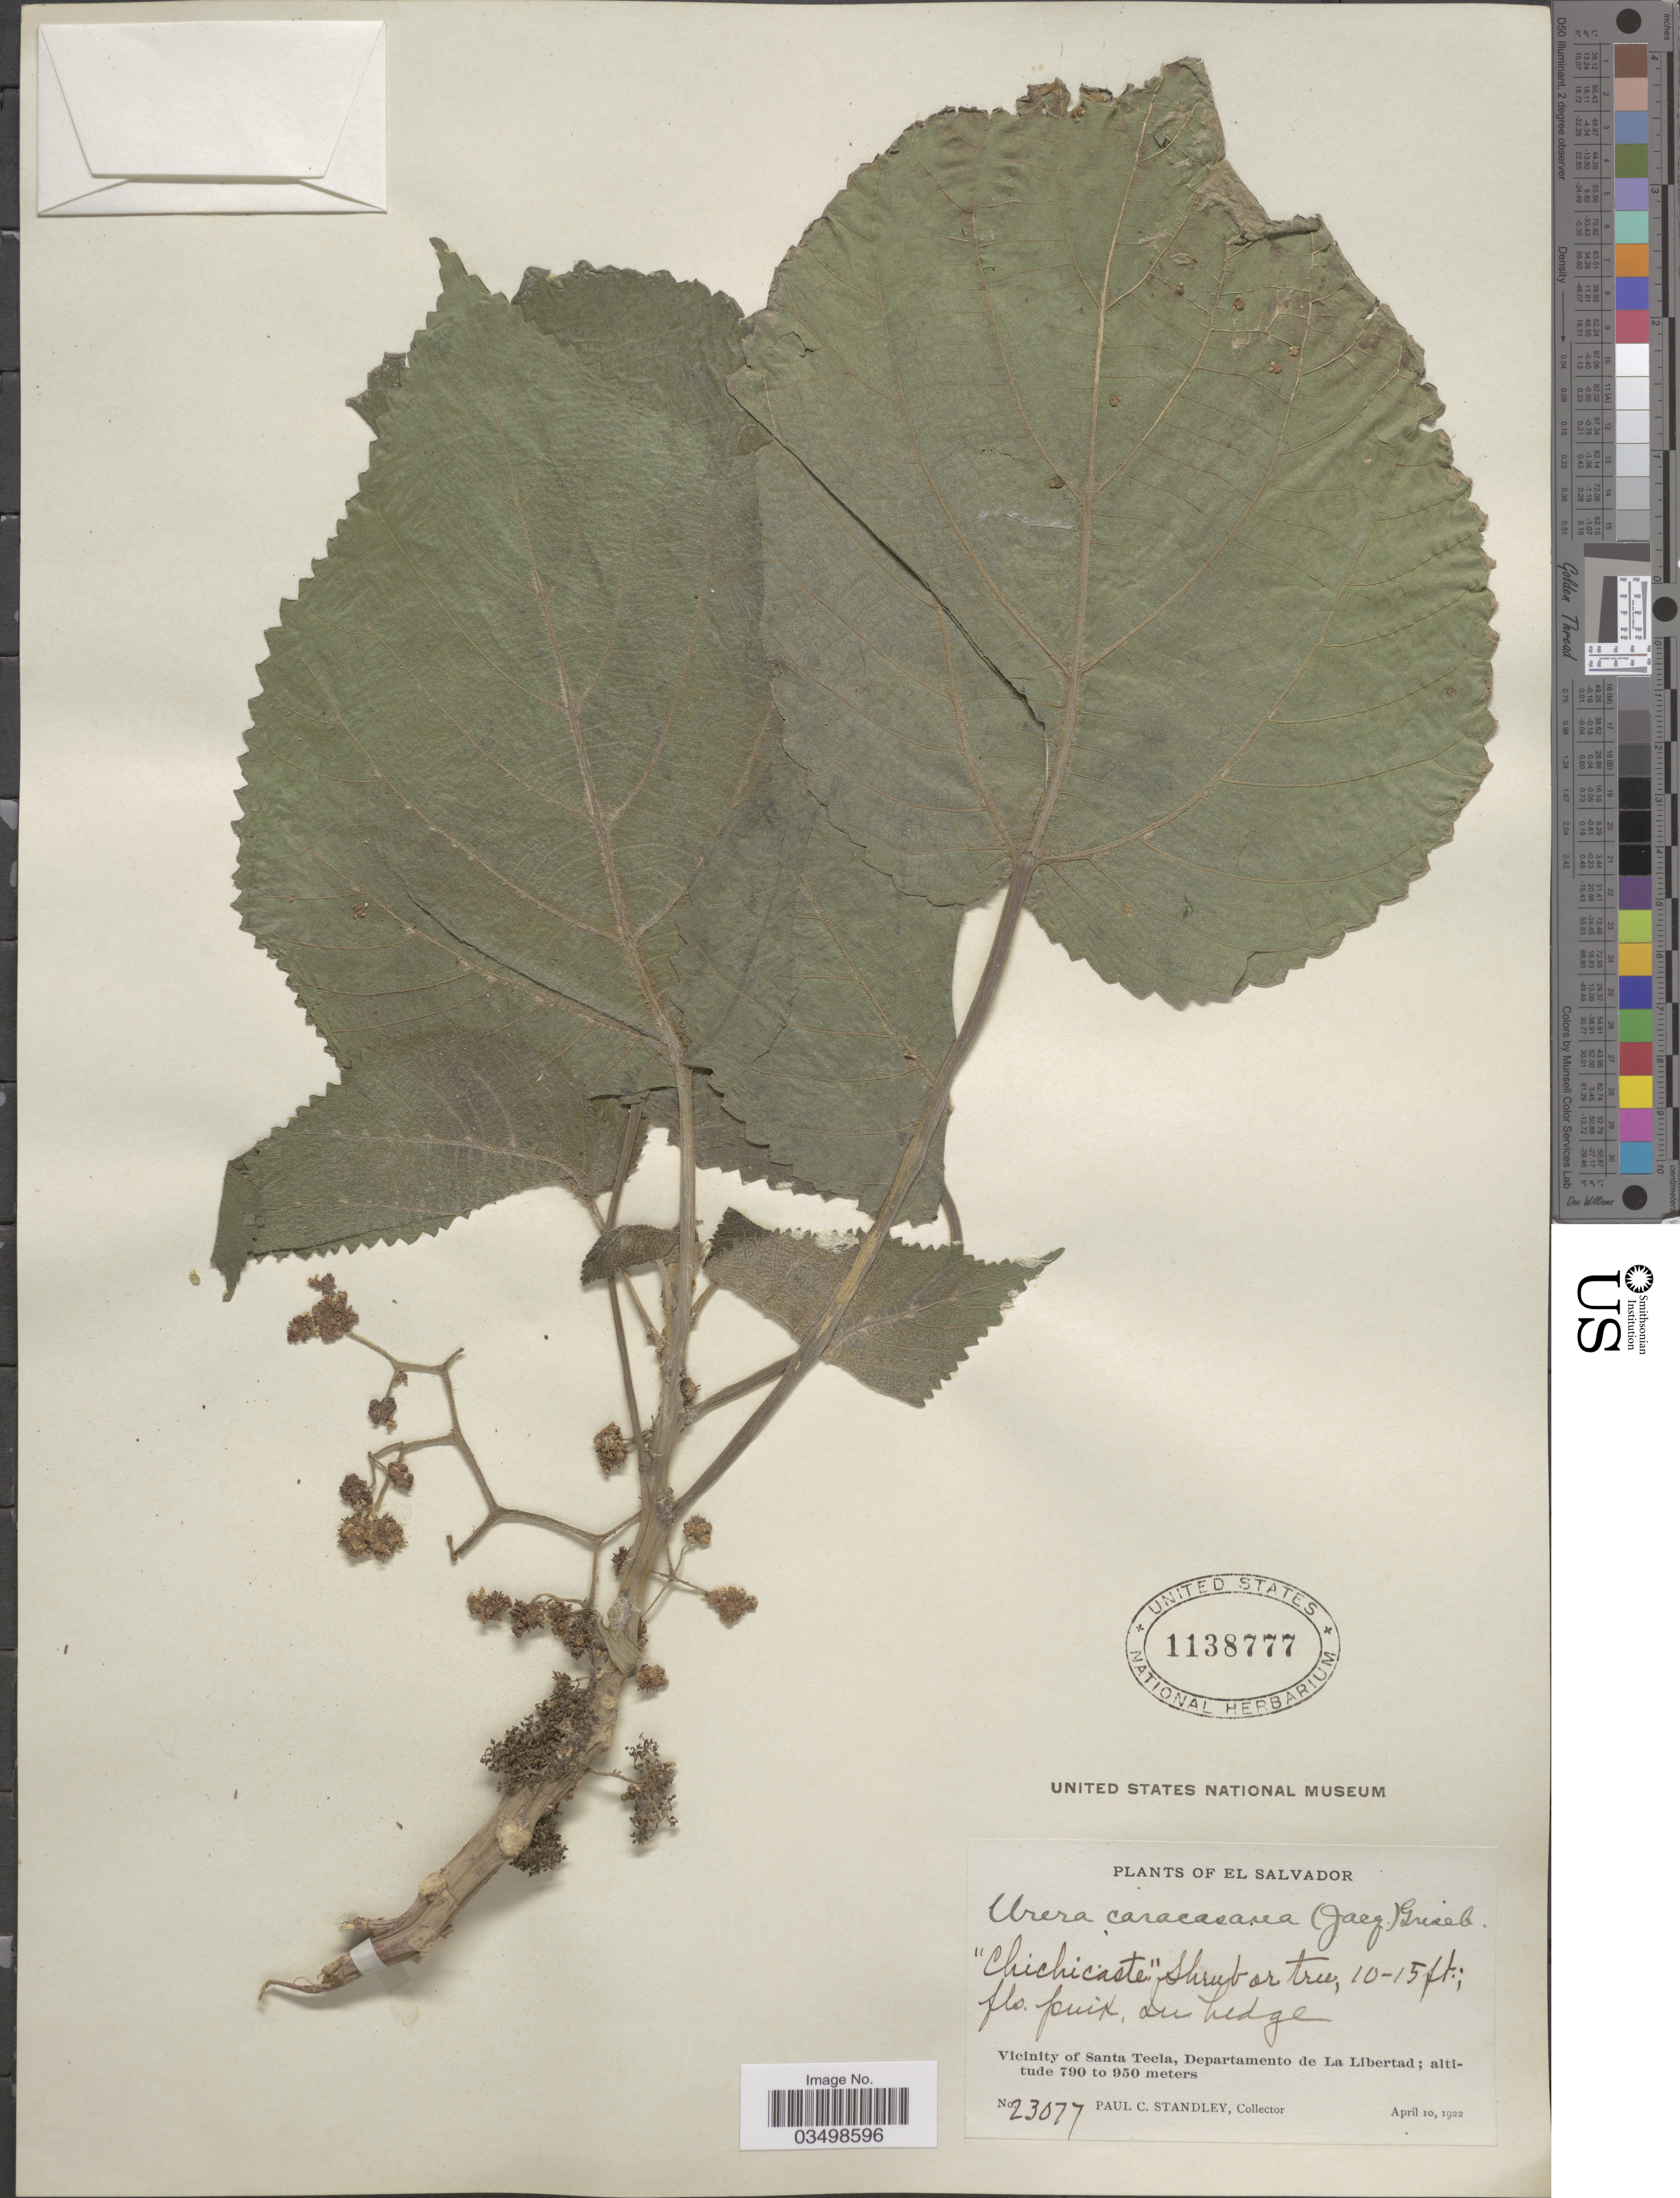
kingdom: Plantae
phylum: Tracheophyta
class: Magnoliopsida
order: Rosales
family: Urticaceae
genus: Urera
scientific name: Urera caracasana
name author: (Jacq.) Gaudich. ex Griseb.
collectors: P. C. Standley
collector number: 23077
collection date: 1922-04-10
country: El Salvador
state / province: La Libertad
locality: Vicinity of Santa Tecla, Departamento de La Libertad.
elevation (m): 790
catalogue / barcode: US 1138777